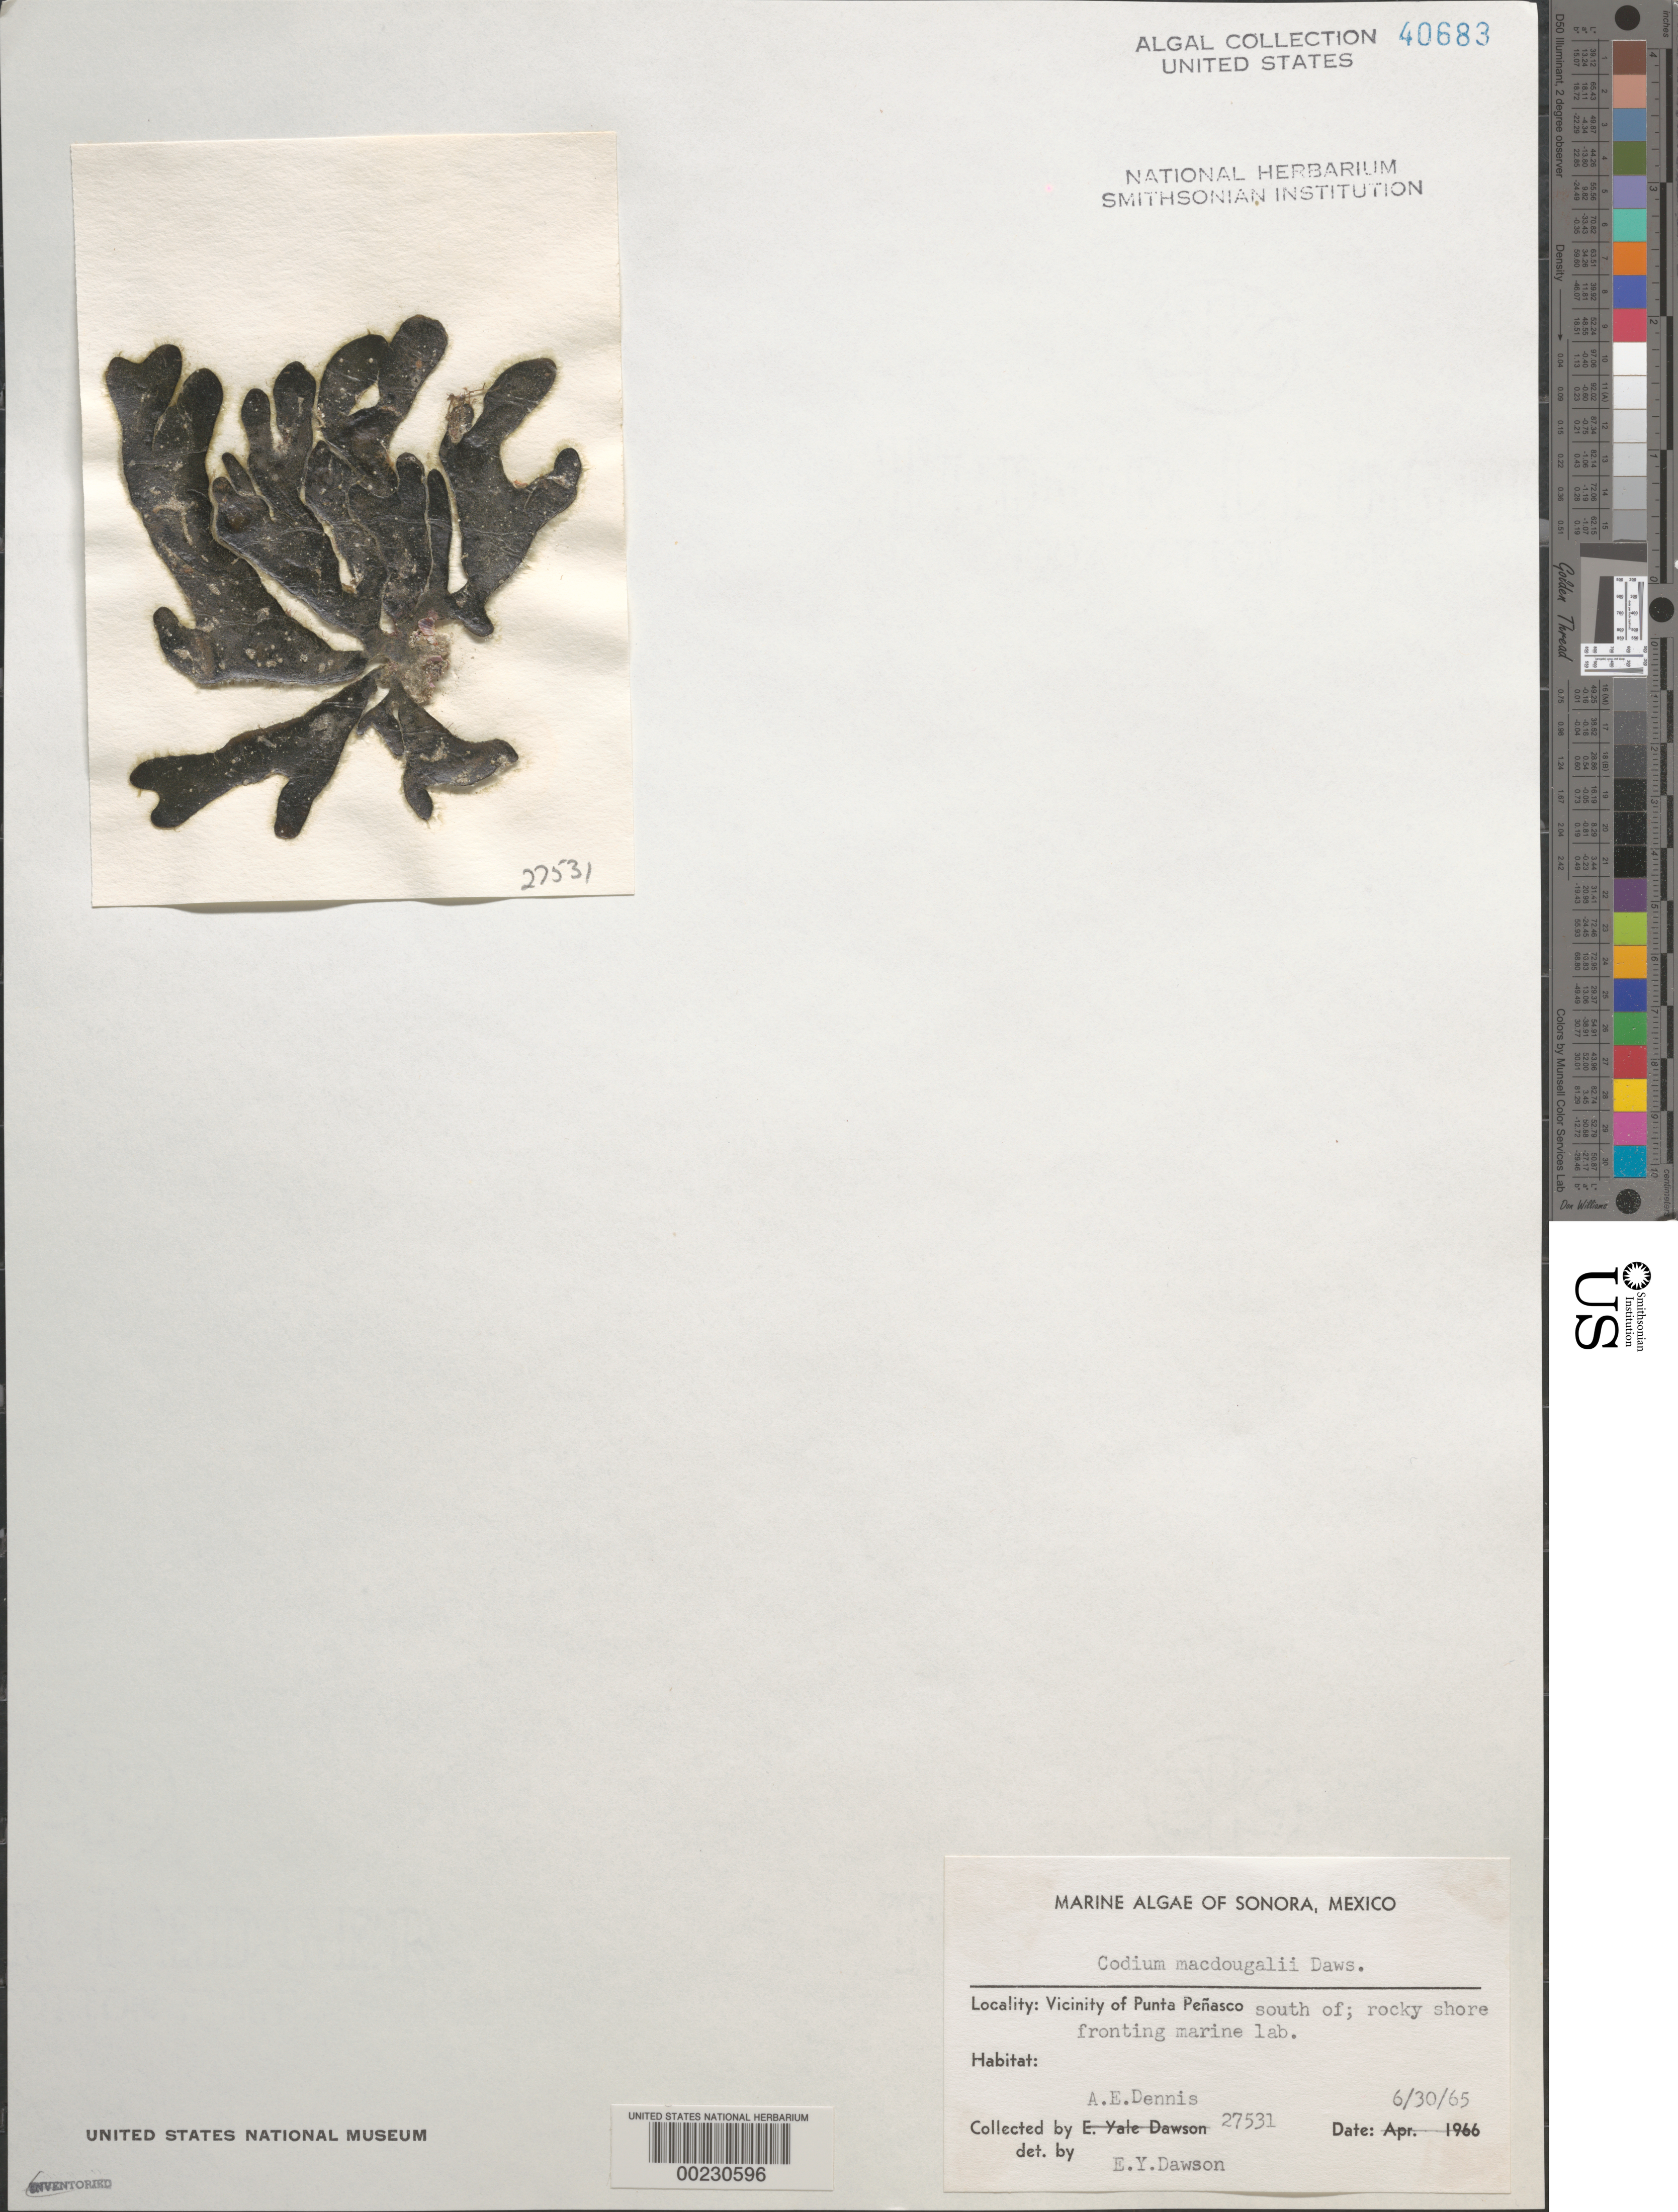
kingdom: Plantae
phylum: Chlorophyta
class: Ulvophyceae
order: Bryopsidales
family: Codiaceae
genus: Codium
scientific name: Codium brandegeei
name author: Setch. & N.L. Gardner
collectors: A. Dennis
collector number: EYD 27531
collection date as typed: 30 Jun 1965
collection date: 1965-06-30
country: Mexico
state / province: Sonora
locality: Marine laboratory shore, south of Punta Penasco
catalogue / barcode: US 40683